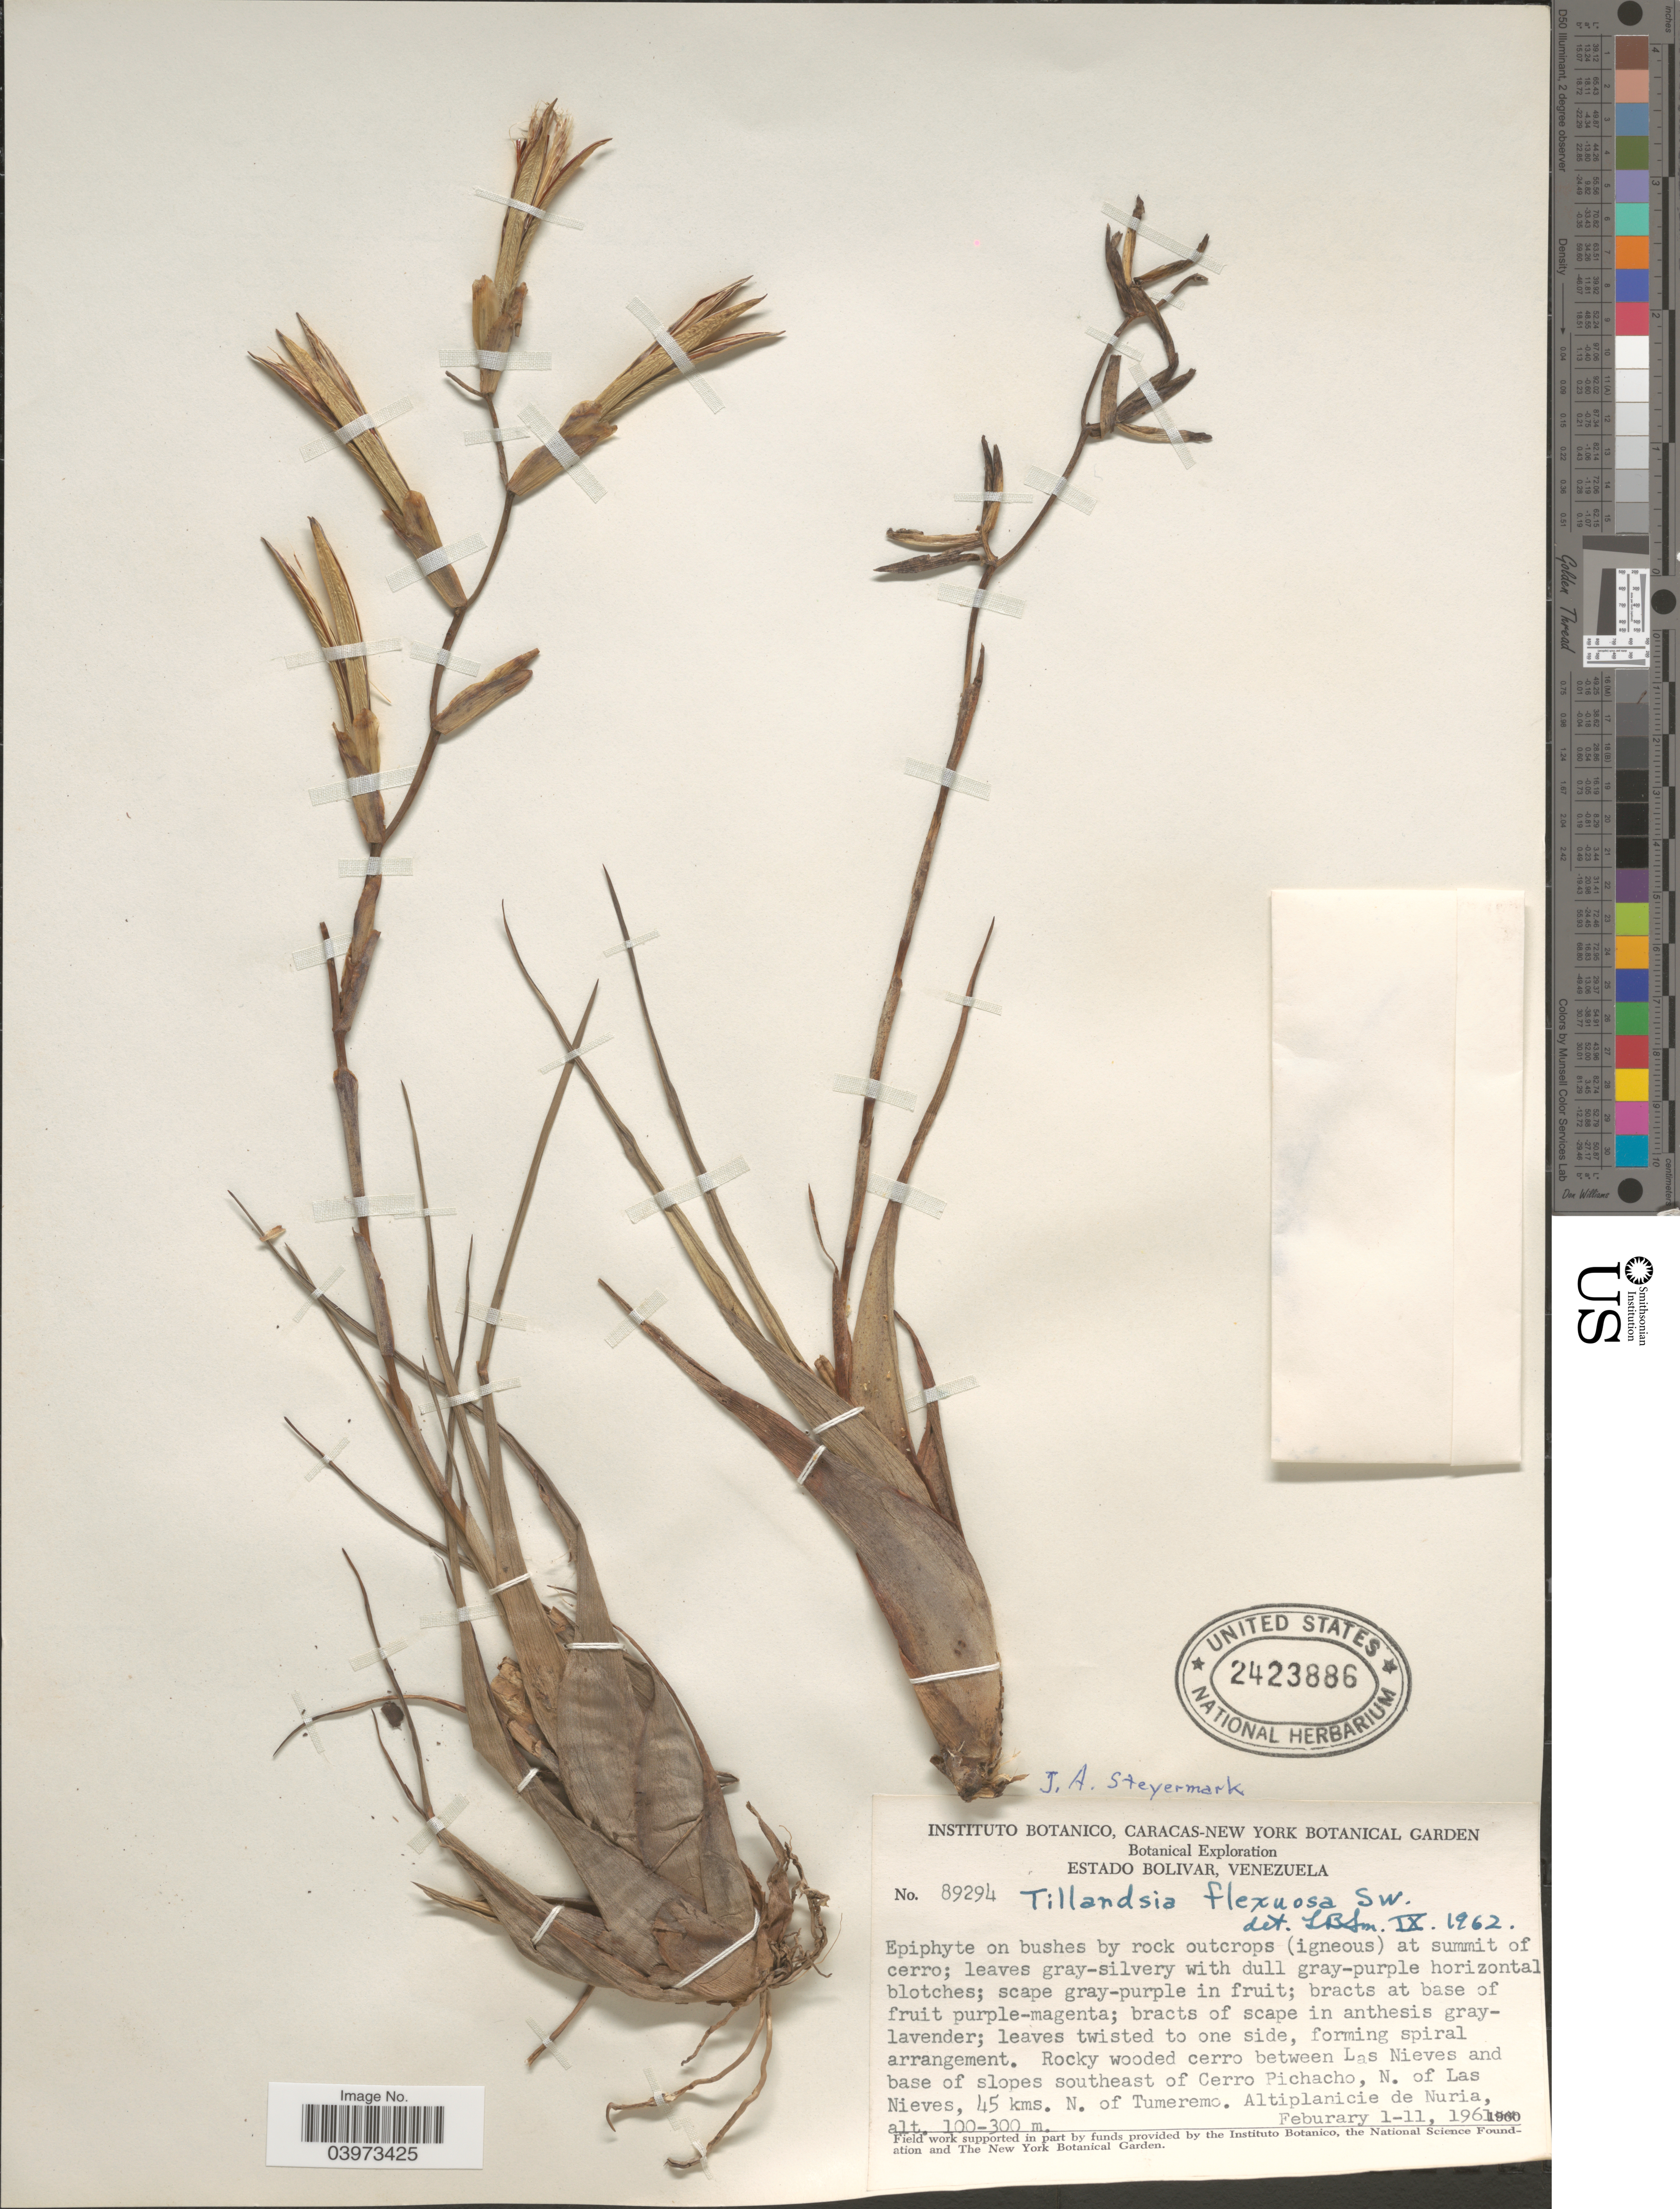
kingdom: Plantae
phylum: Tracheophyta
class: Liliopsida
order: Poales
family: Bromeliaceae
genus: Tillandsia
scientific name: Tillandsia flexuosa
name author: Sw.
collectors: J. Steyermark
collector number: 89294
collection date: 1961-02-01/1961-02-11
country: Venezuela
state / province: Bolivar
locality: Botanical Exploration. Rocky wooded cerro between Las Nieves and base of slopes southeast of Cerro Pichacho, N. of Las Nieves, 45 kms. N. of Tumeremo. Altiplanicie de Nuria.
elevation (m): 100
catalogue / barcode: US 2423886